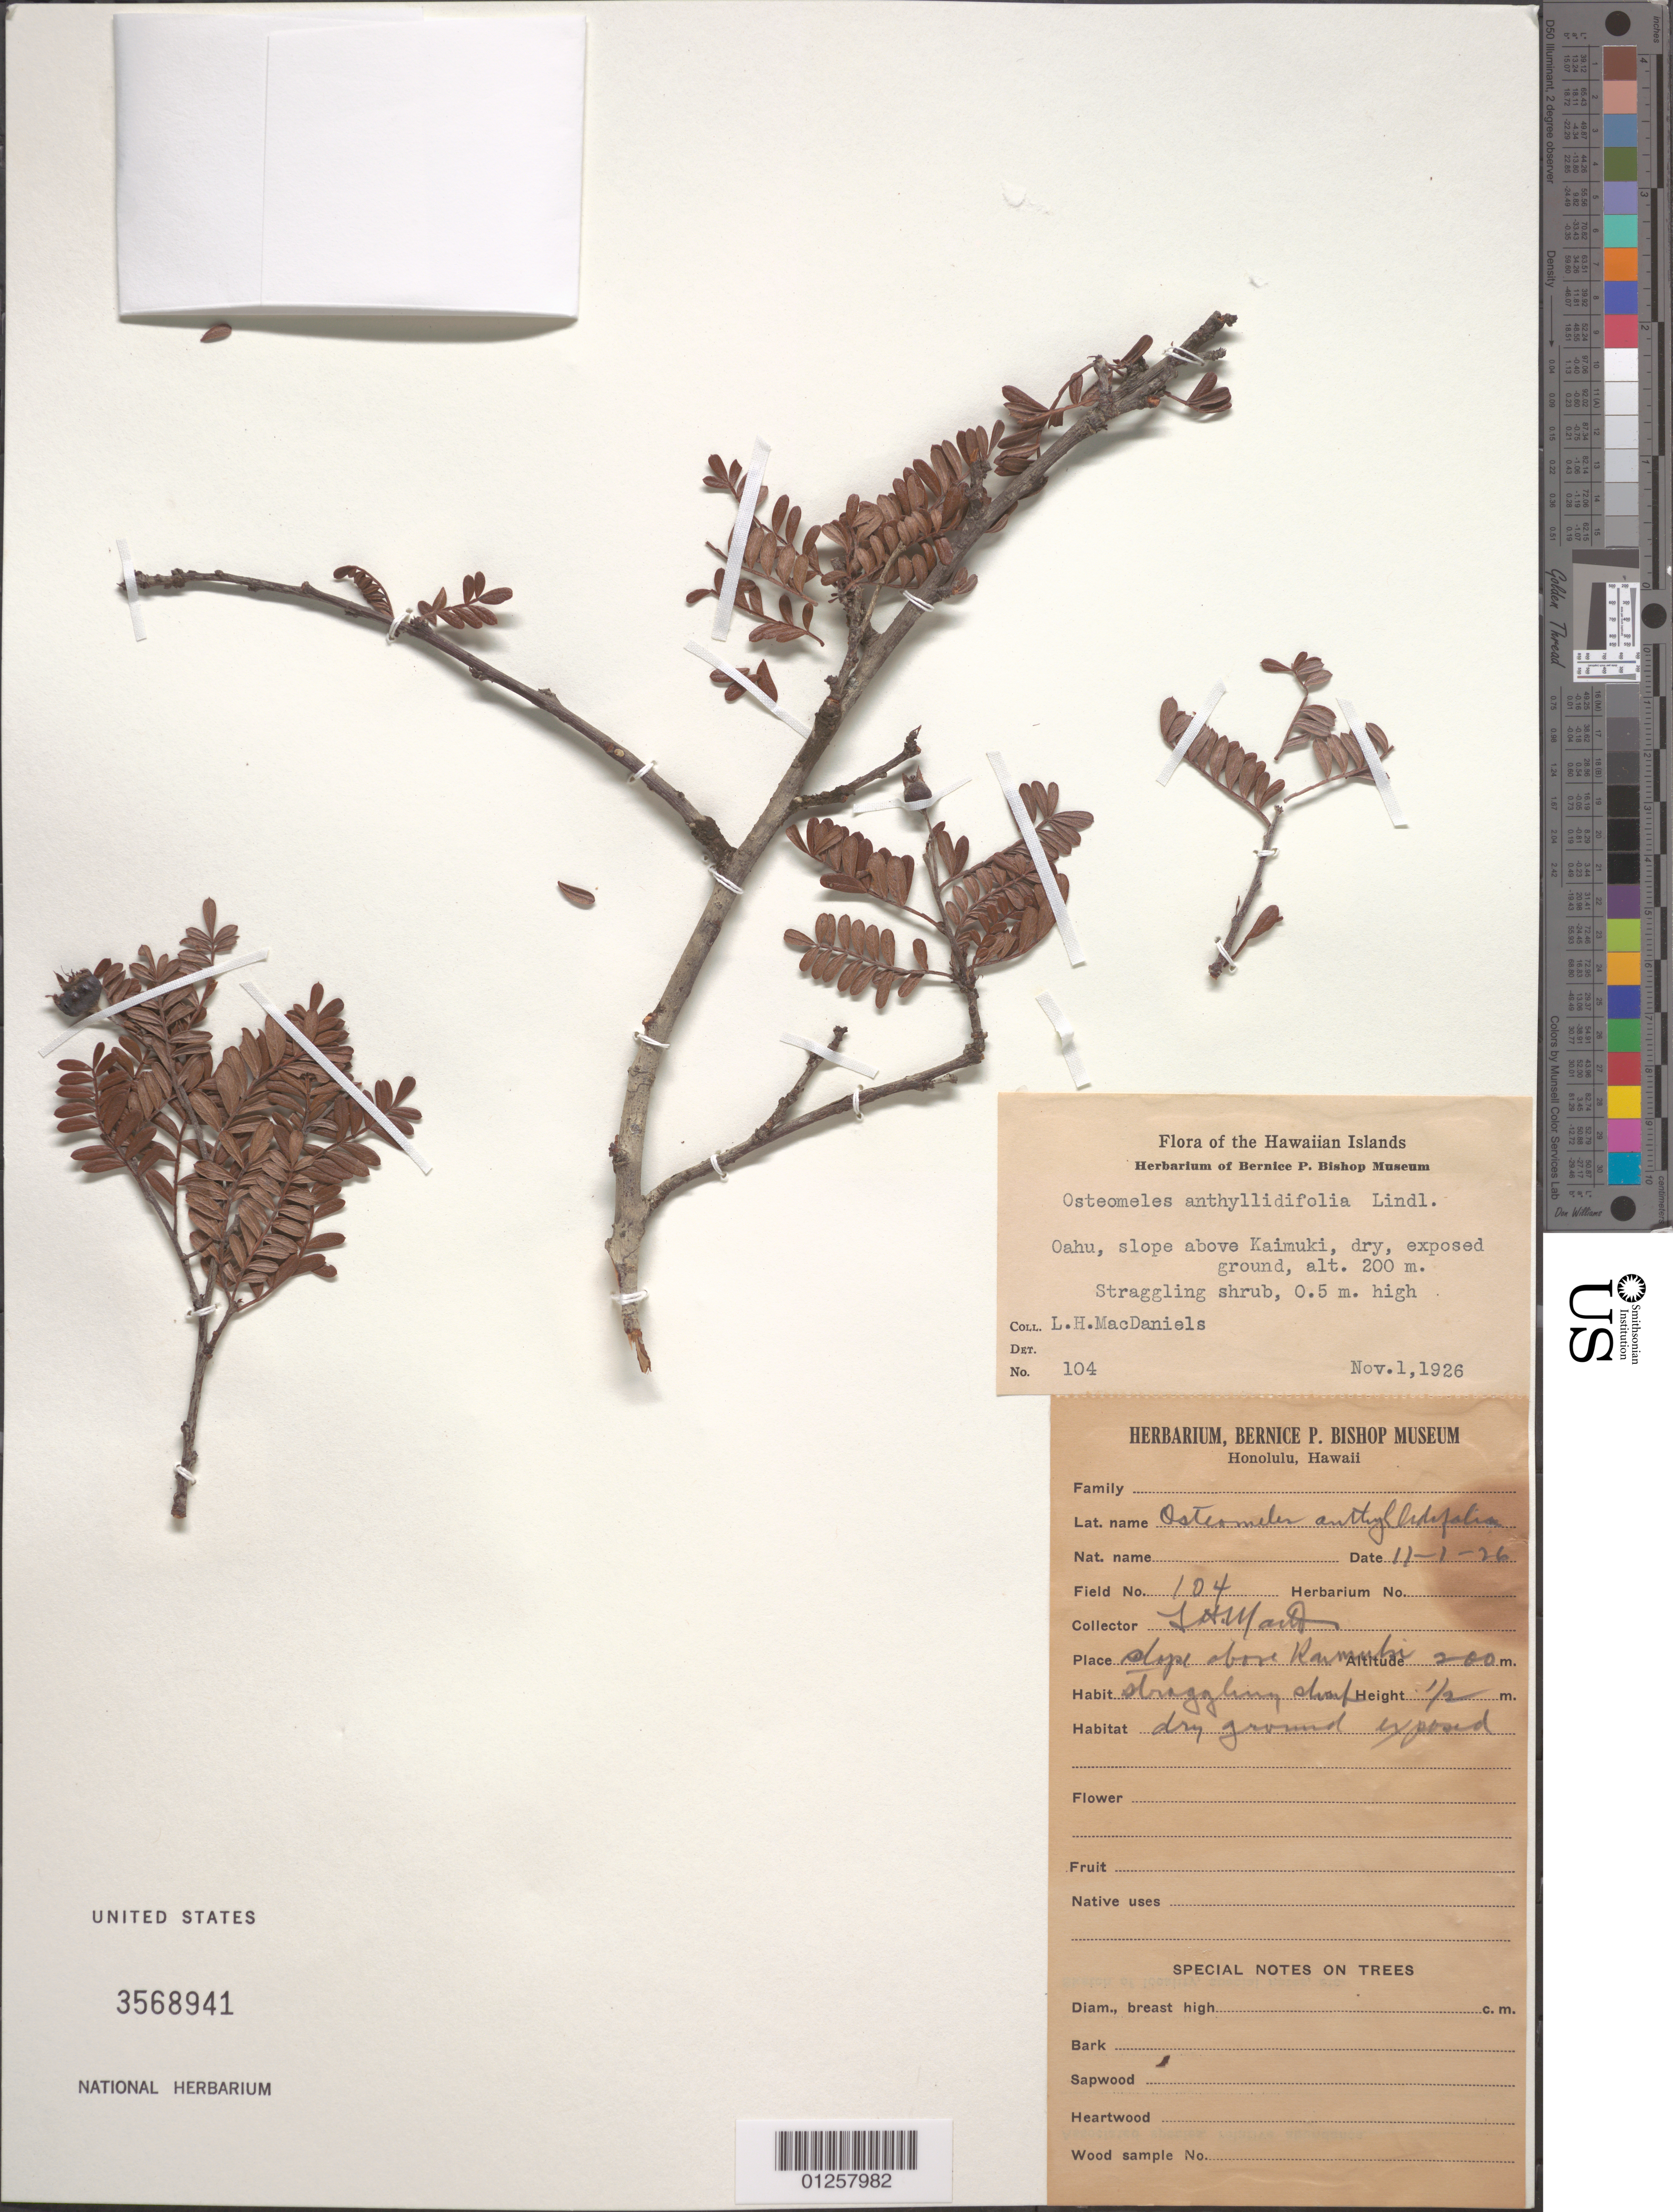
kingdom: Plantae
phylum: Tracheophyta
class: Magnoliopsida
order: Rosales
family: Rosaceae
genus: Osteomeles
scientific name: Osteomeles anthyllidifolia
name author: (Small) Lindl.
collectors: L. MacDaniels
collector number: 104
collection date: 1926-11-01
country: United States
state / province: Hawaii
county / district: Honolulu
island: Oahu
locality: Oahu, slope above Kaimuki.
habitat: Dry, exposed ground.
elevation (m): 200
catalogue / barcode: US 3568941